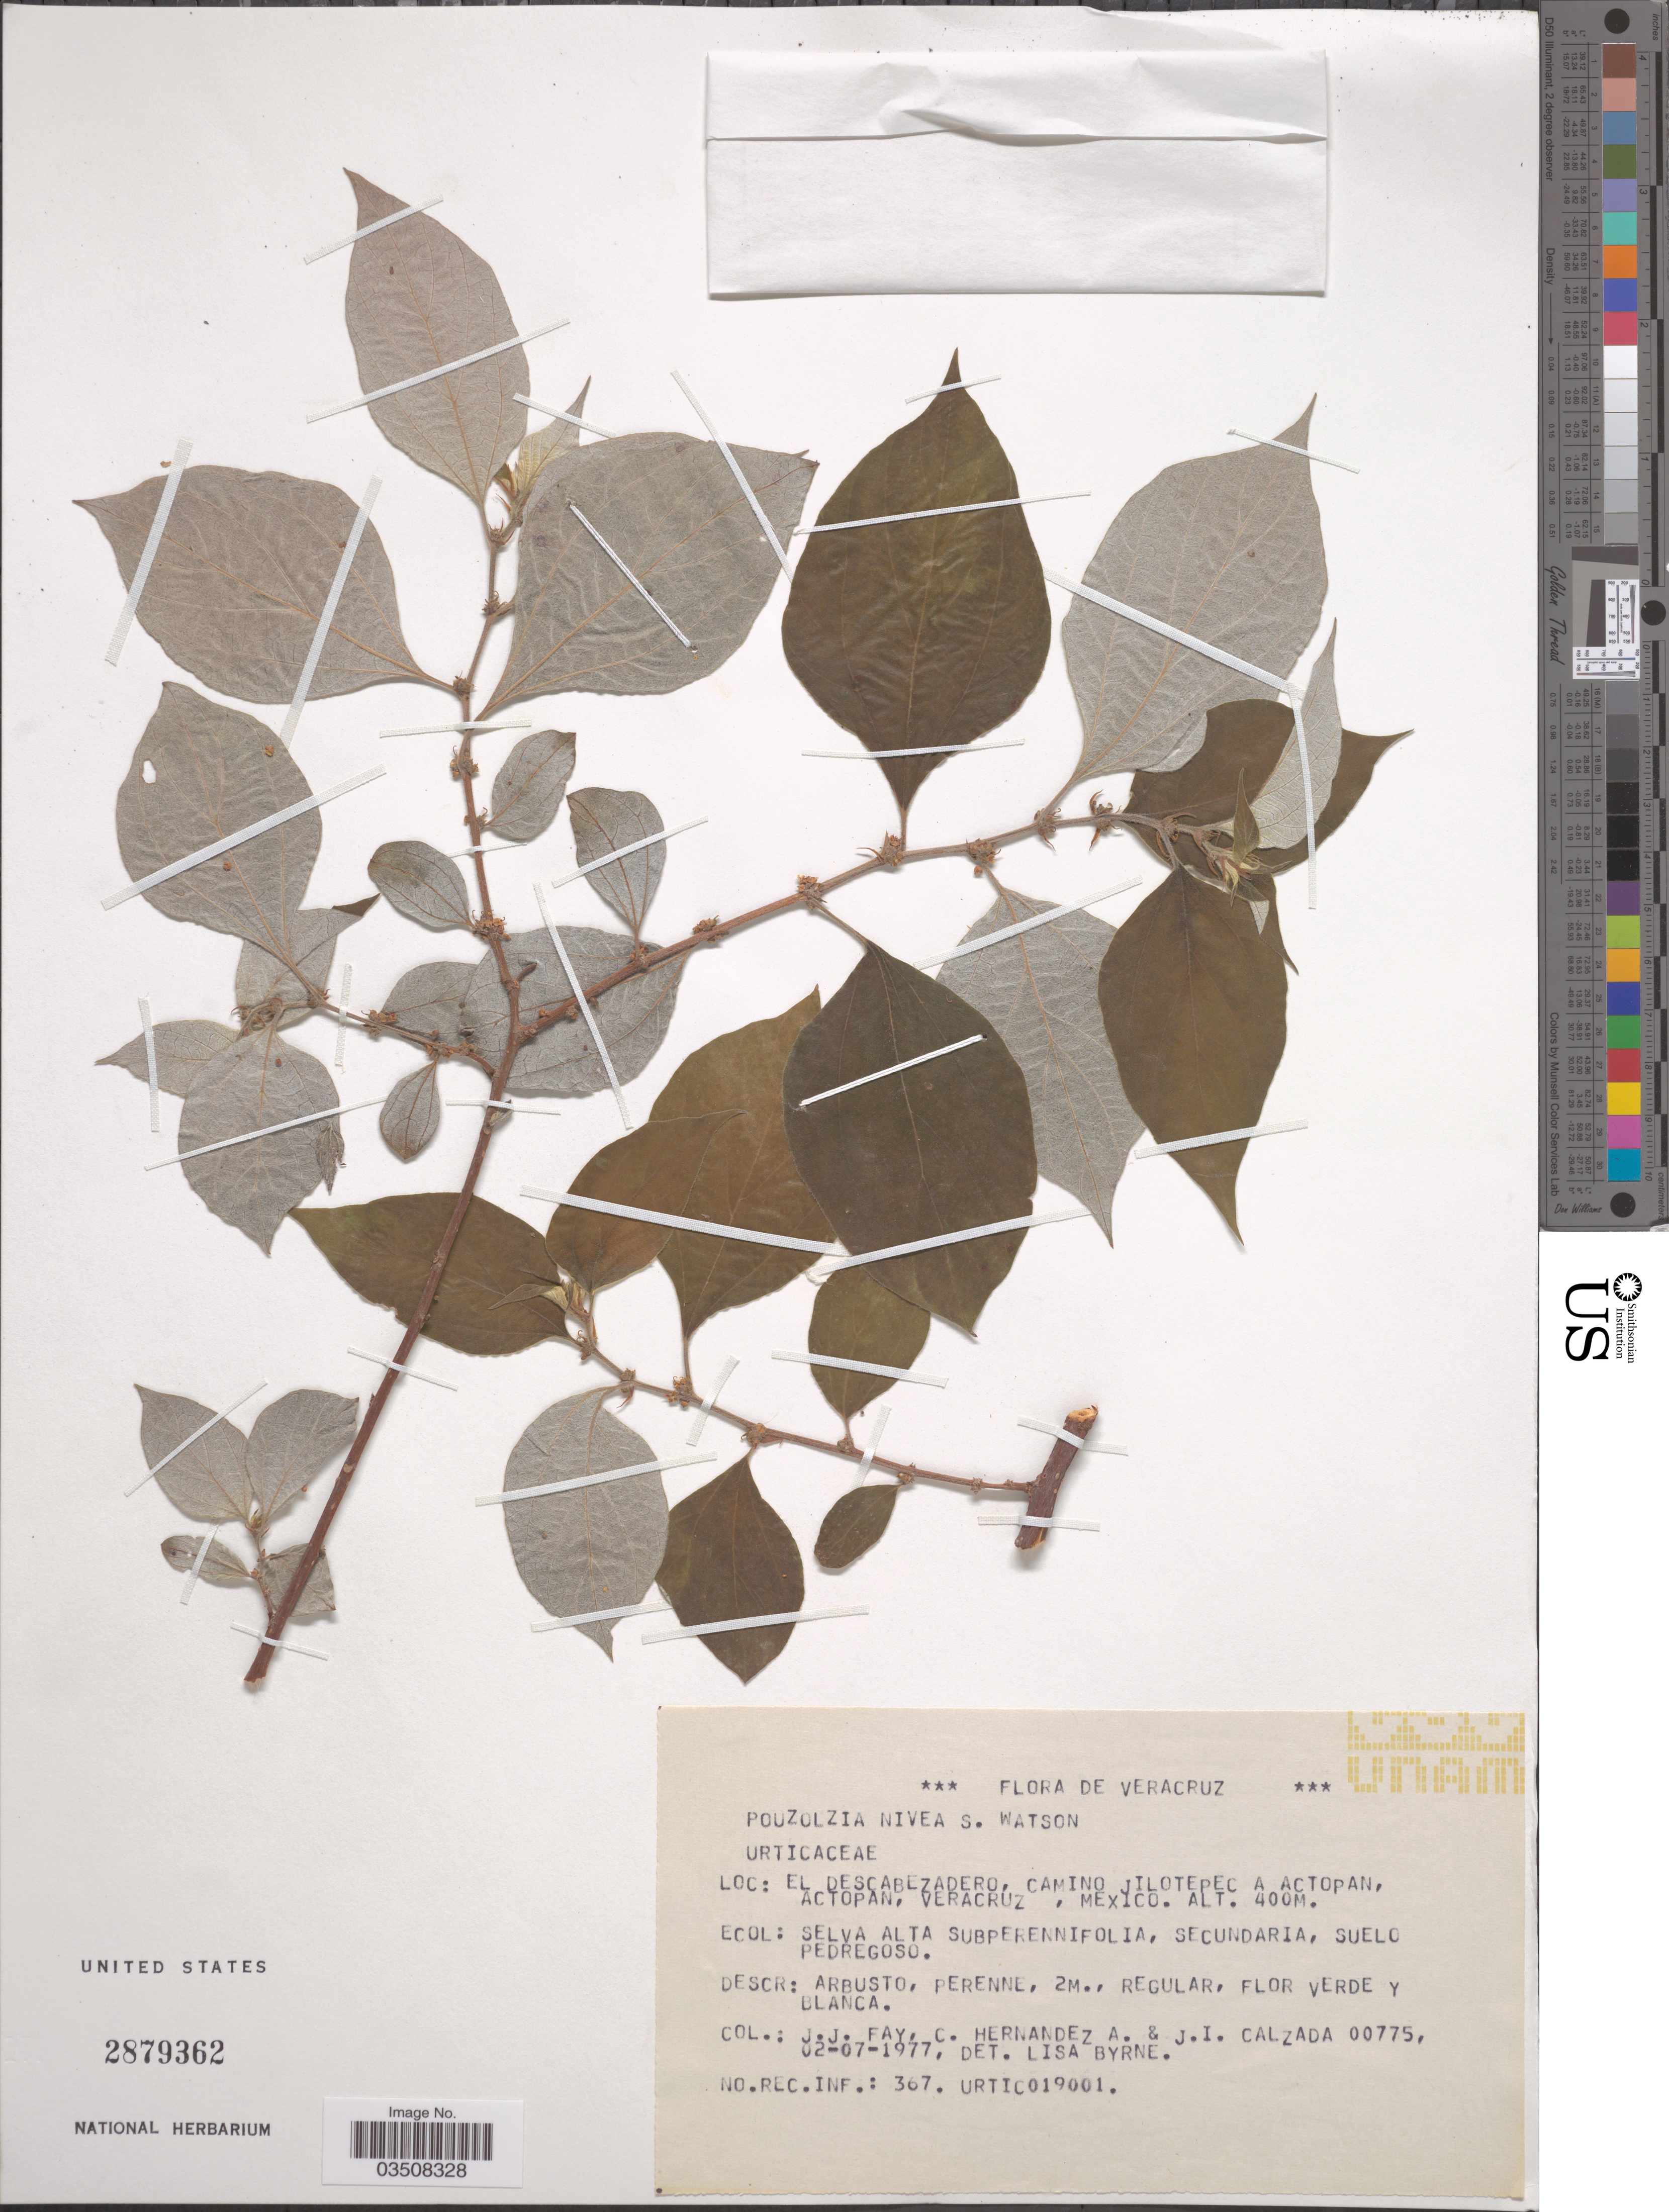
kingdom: Plantae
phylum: Tracheophyta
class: Magnoliopsida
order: Rosales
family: Urticaceae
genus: Pouzolzia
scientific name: Pouzolzia nivea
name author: S. Watson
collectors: J. Fay, C. Hernandez-A. & J. I. Calzada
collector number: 00775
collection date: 1977-07-02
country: Mexico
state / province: Veracruz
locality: Veracruz. El Descabezadero, camino Jilotepec a Actopan, Actopan, Veracruz.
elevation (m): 400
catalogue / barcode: US 2879362